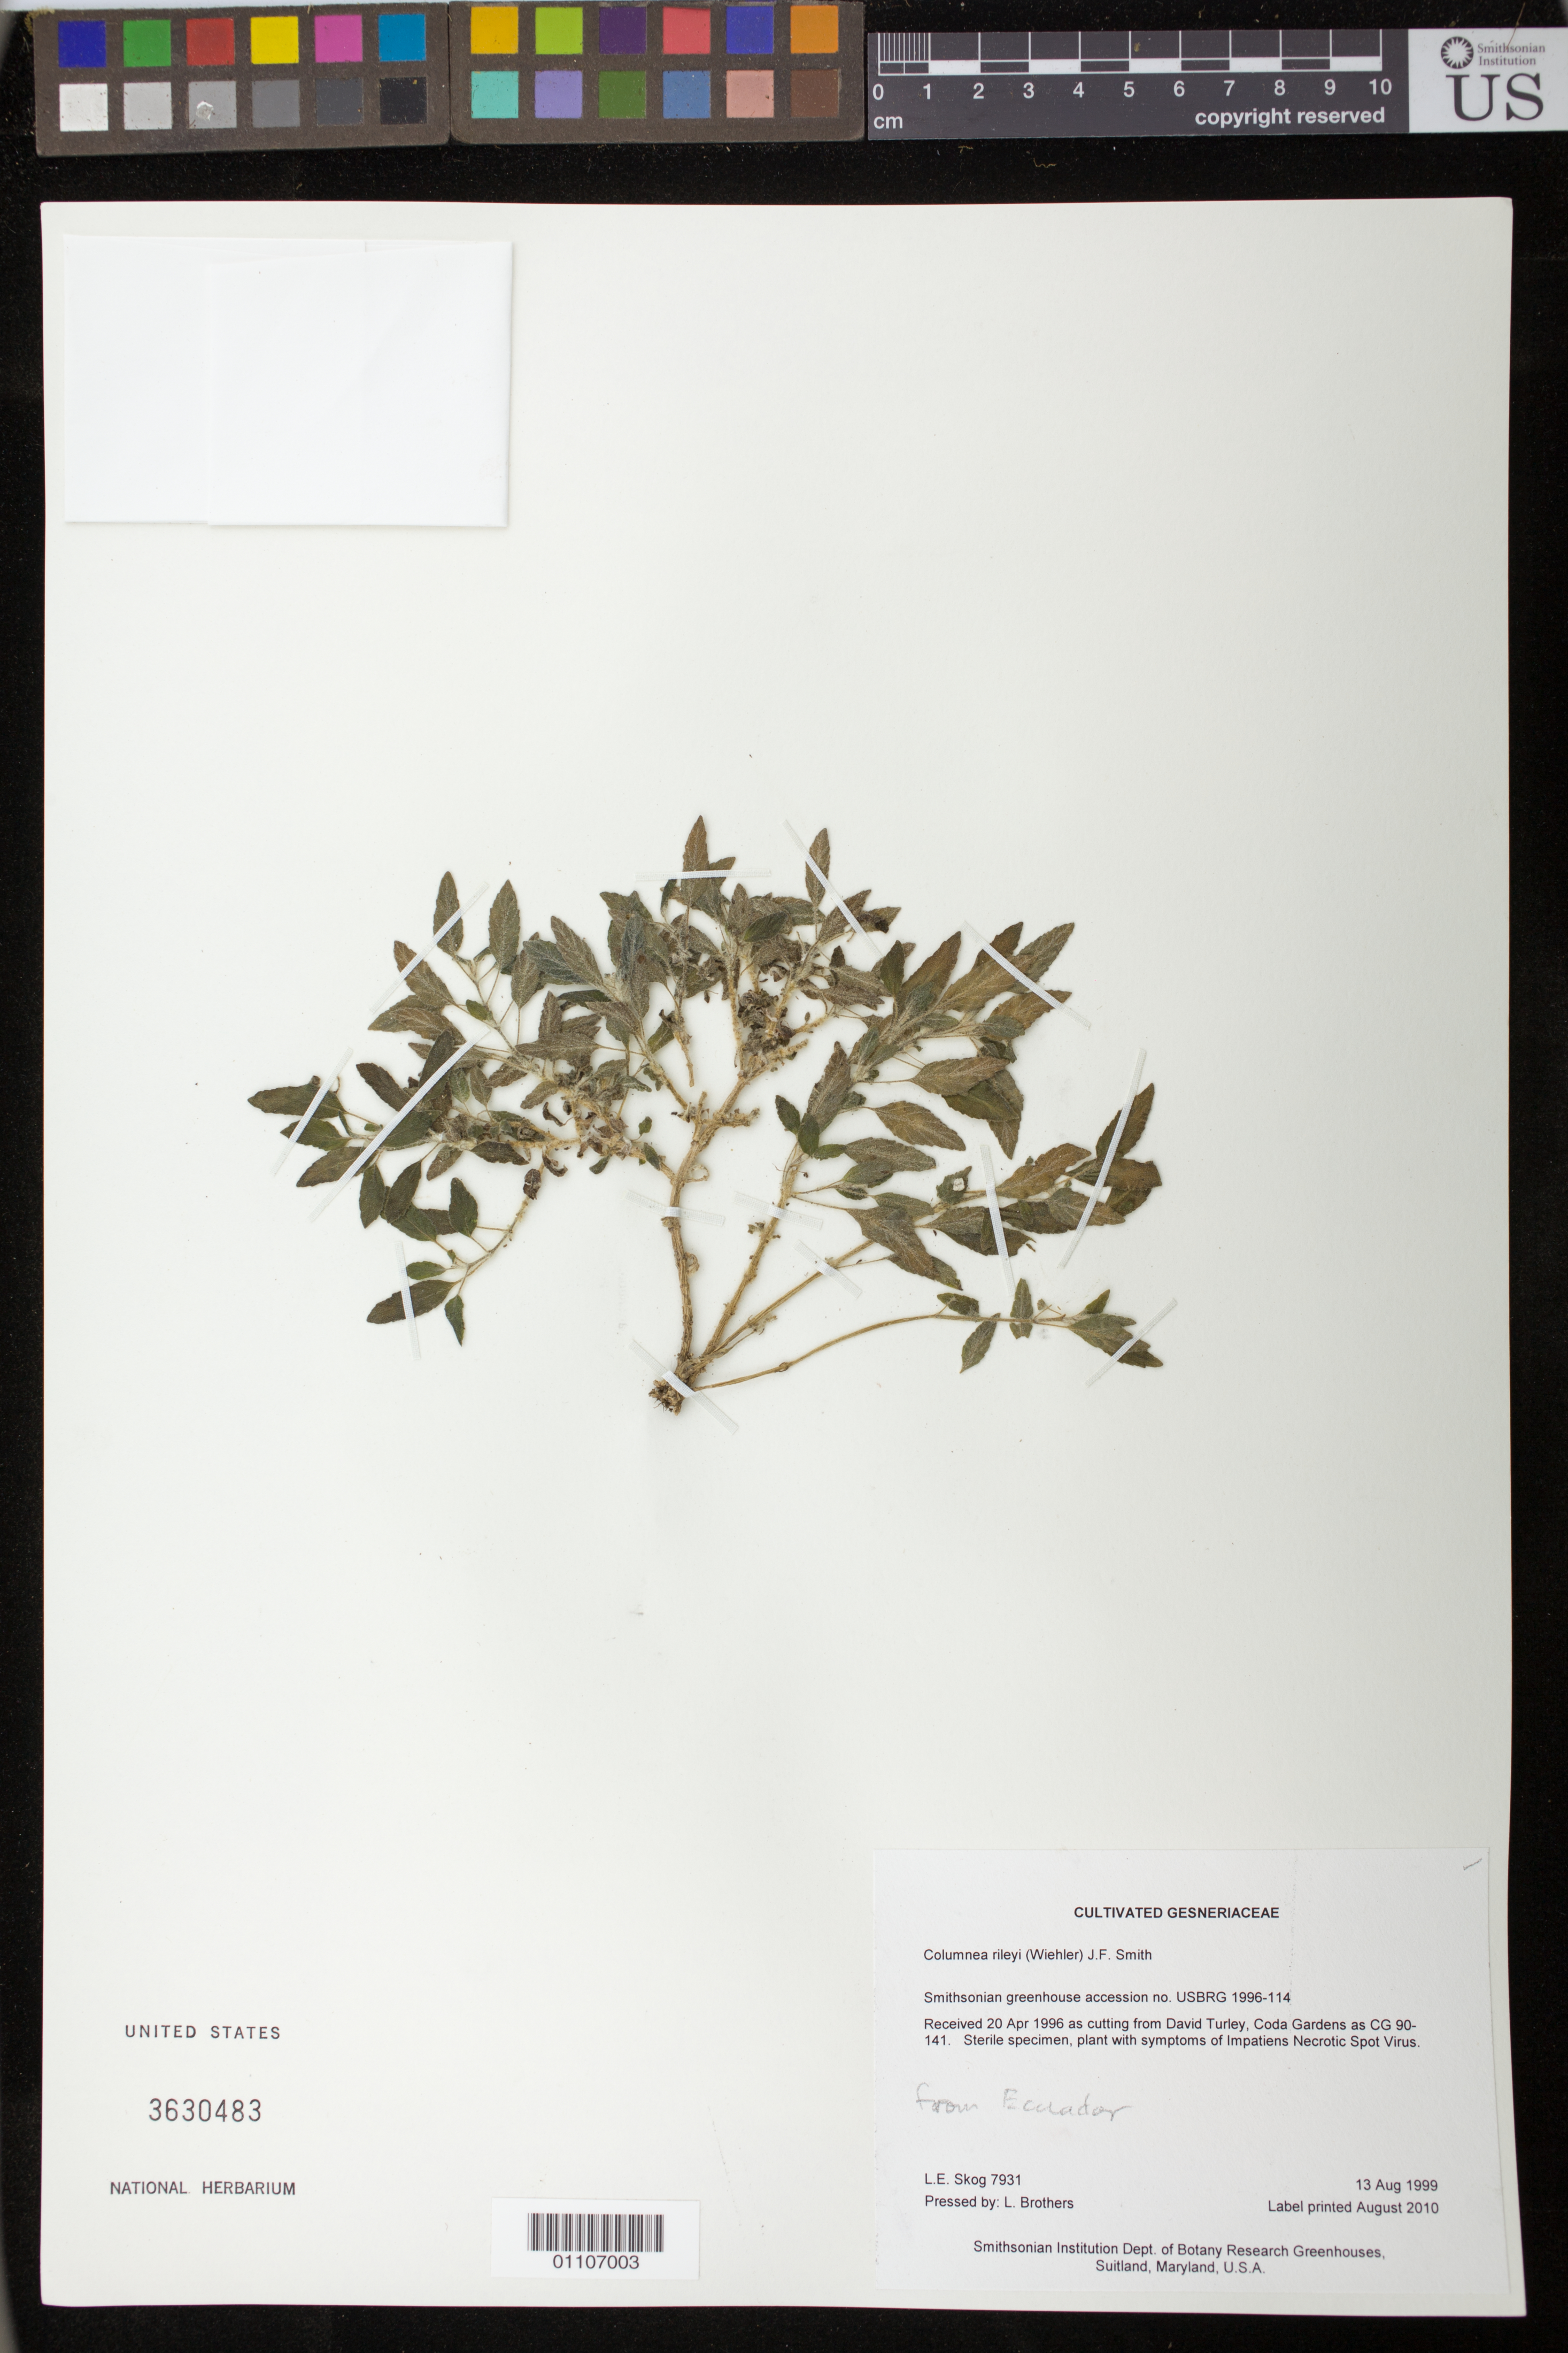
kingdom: Plantae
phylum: Tracheophyta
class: Magnoliopsida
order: Lamiales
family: Gesneriaceae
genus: Columnea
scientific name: Columnea rileyi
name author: (Wiehler) J.F. Sm.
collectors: L. E. Skog & L. Brothers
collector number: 7931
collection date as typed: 13 Aug 1999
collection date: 1999-08-13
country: United States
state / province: Maryland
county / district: Prince George's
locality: Smithsonian Institution Dept. of Botany Research Greenhouses, Suitland, Maryland, U.S.A.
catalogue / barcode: US 3630483